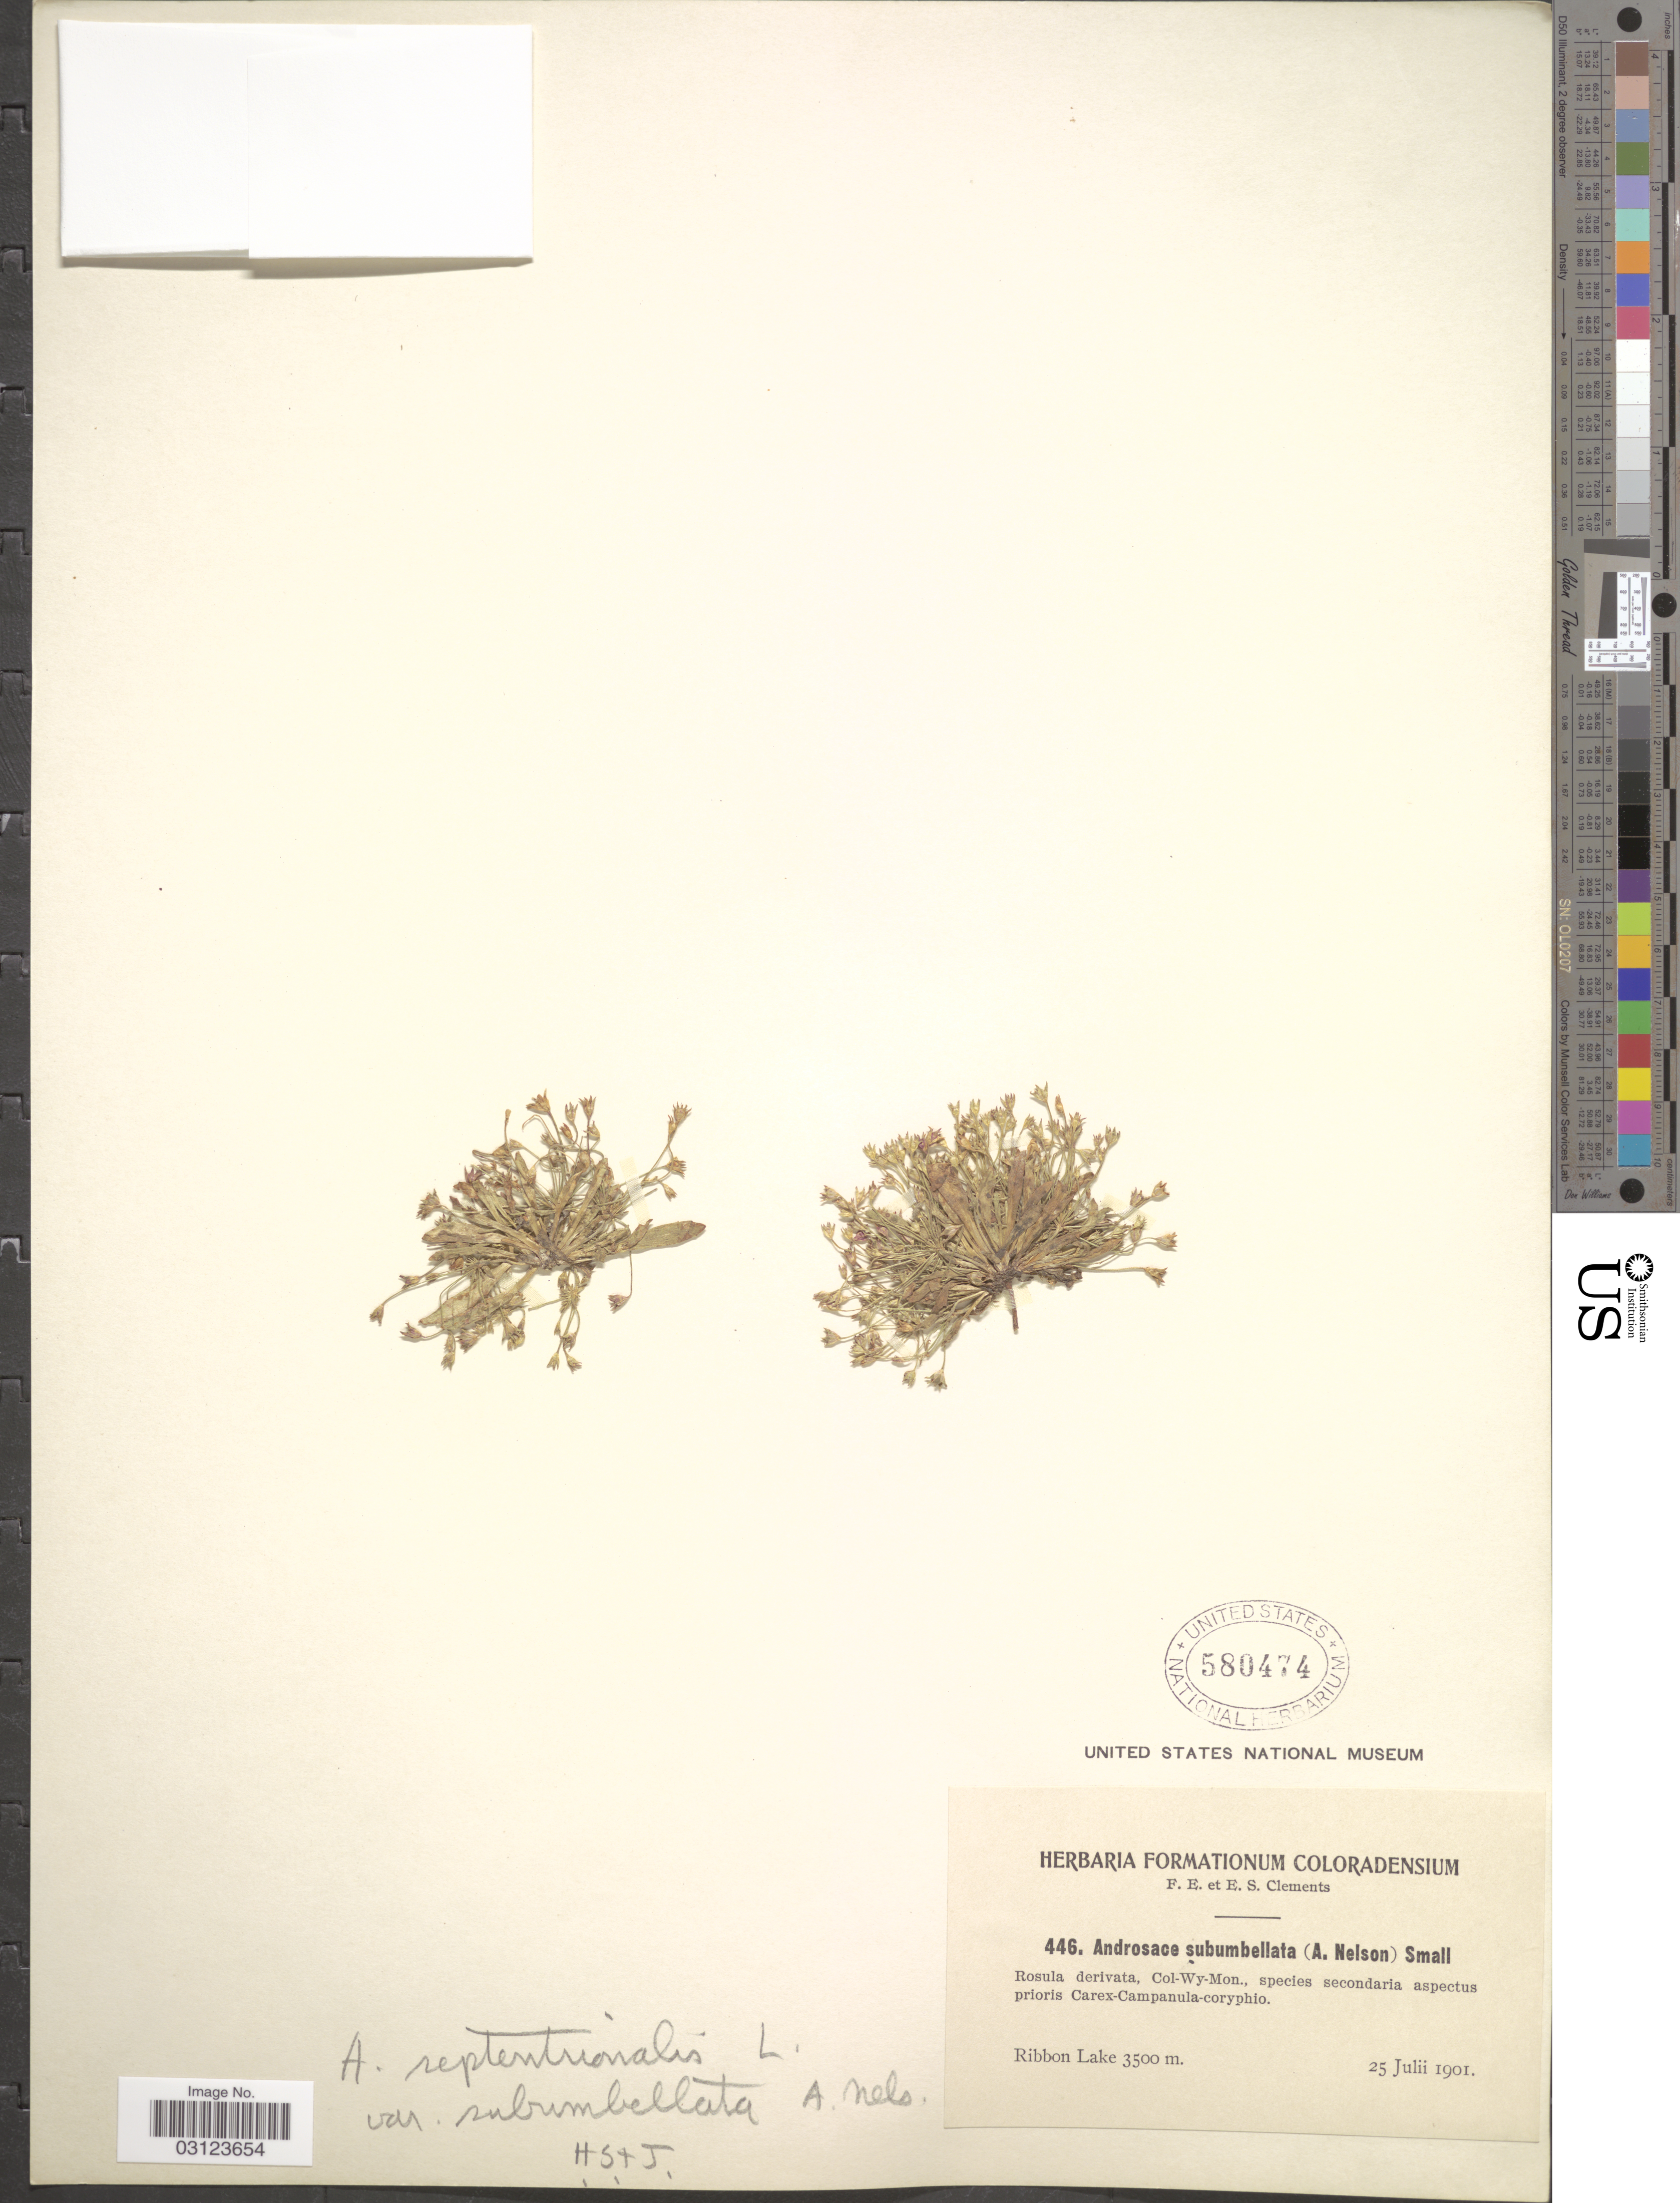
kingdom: Plantae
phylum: Tracheophyta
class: Magnoliopsida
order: Ericales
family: Primulaceae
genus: Androsace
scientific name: Androsace septentrionalis subsp. subumbellata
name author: (A. Nelson) G.T. Robbins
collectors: F. E. Clements & E. S. Clements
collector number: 446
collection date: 1901-07-25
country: United States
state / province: Colorado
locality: Ribbon Lake.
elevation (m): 3500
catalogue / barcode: US 580474